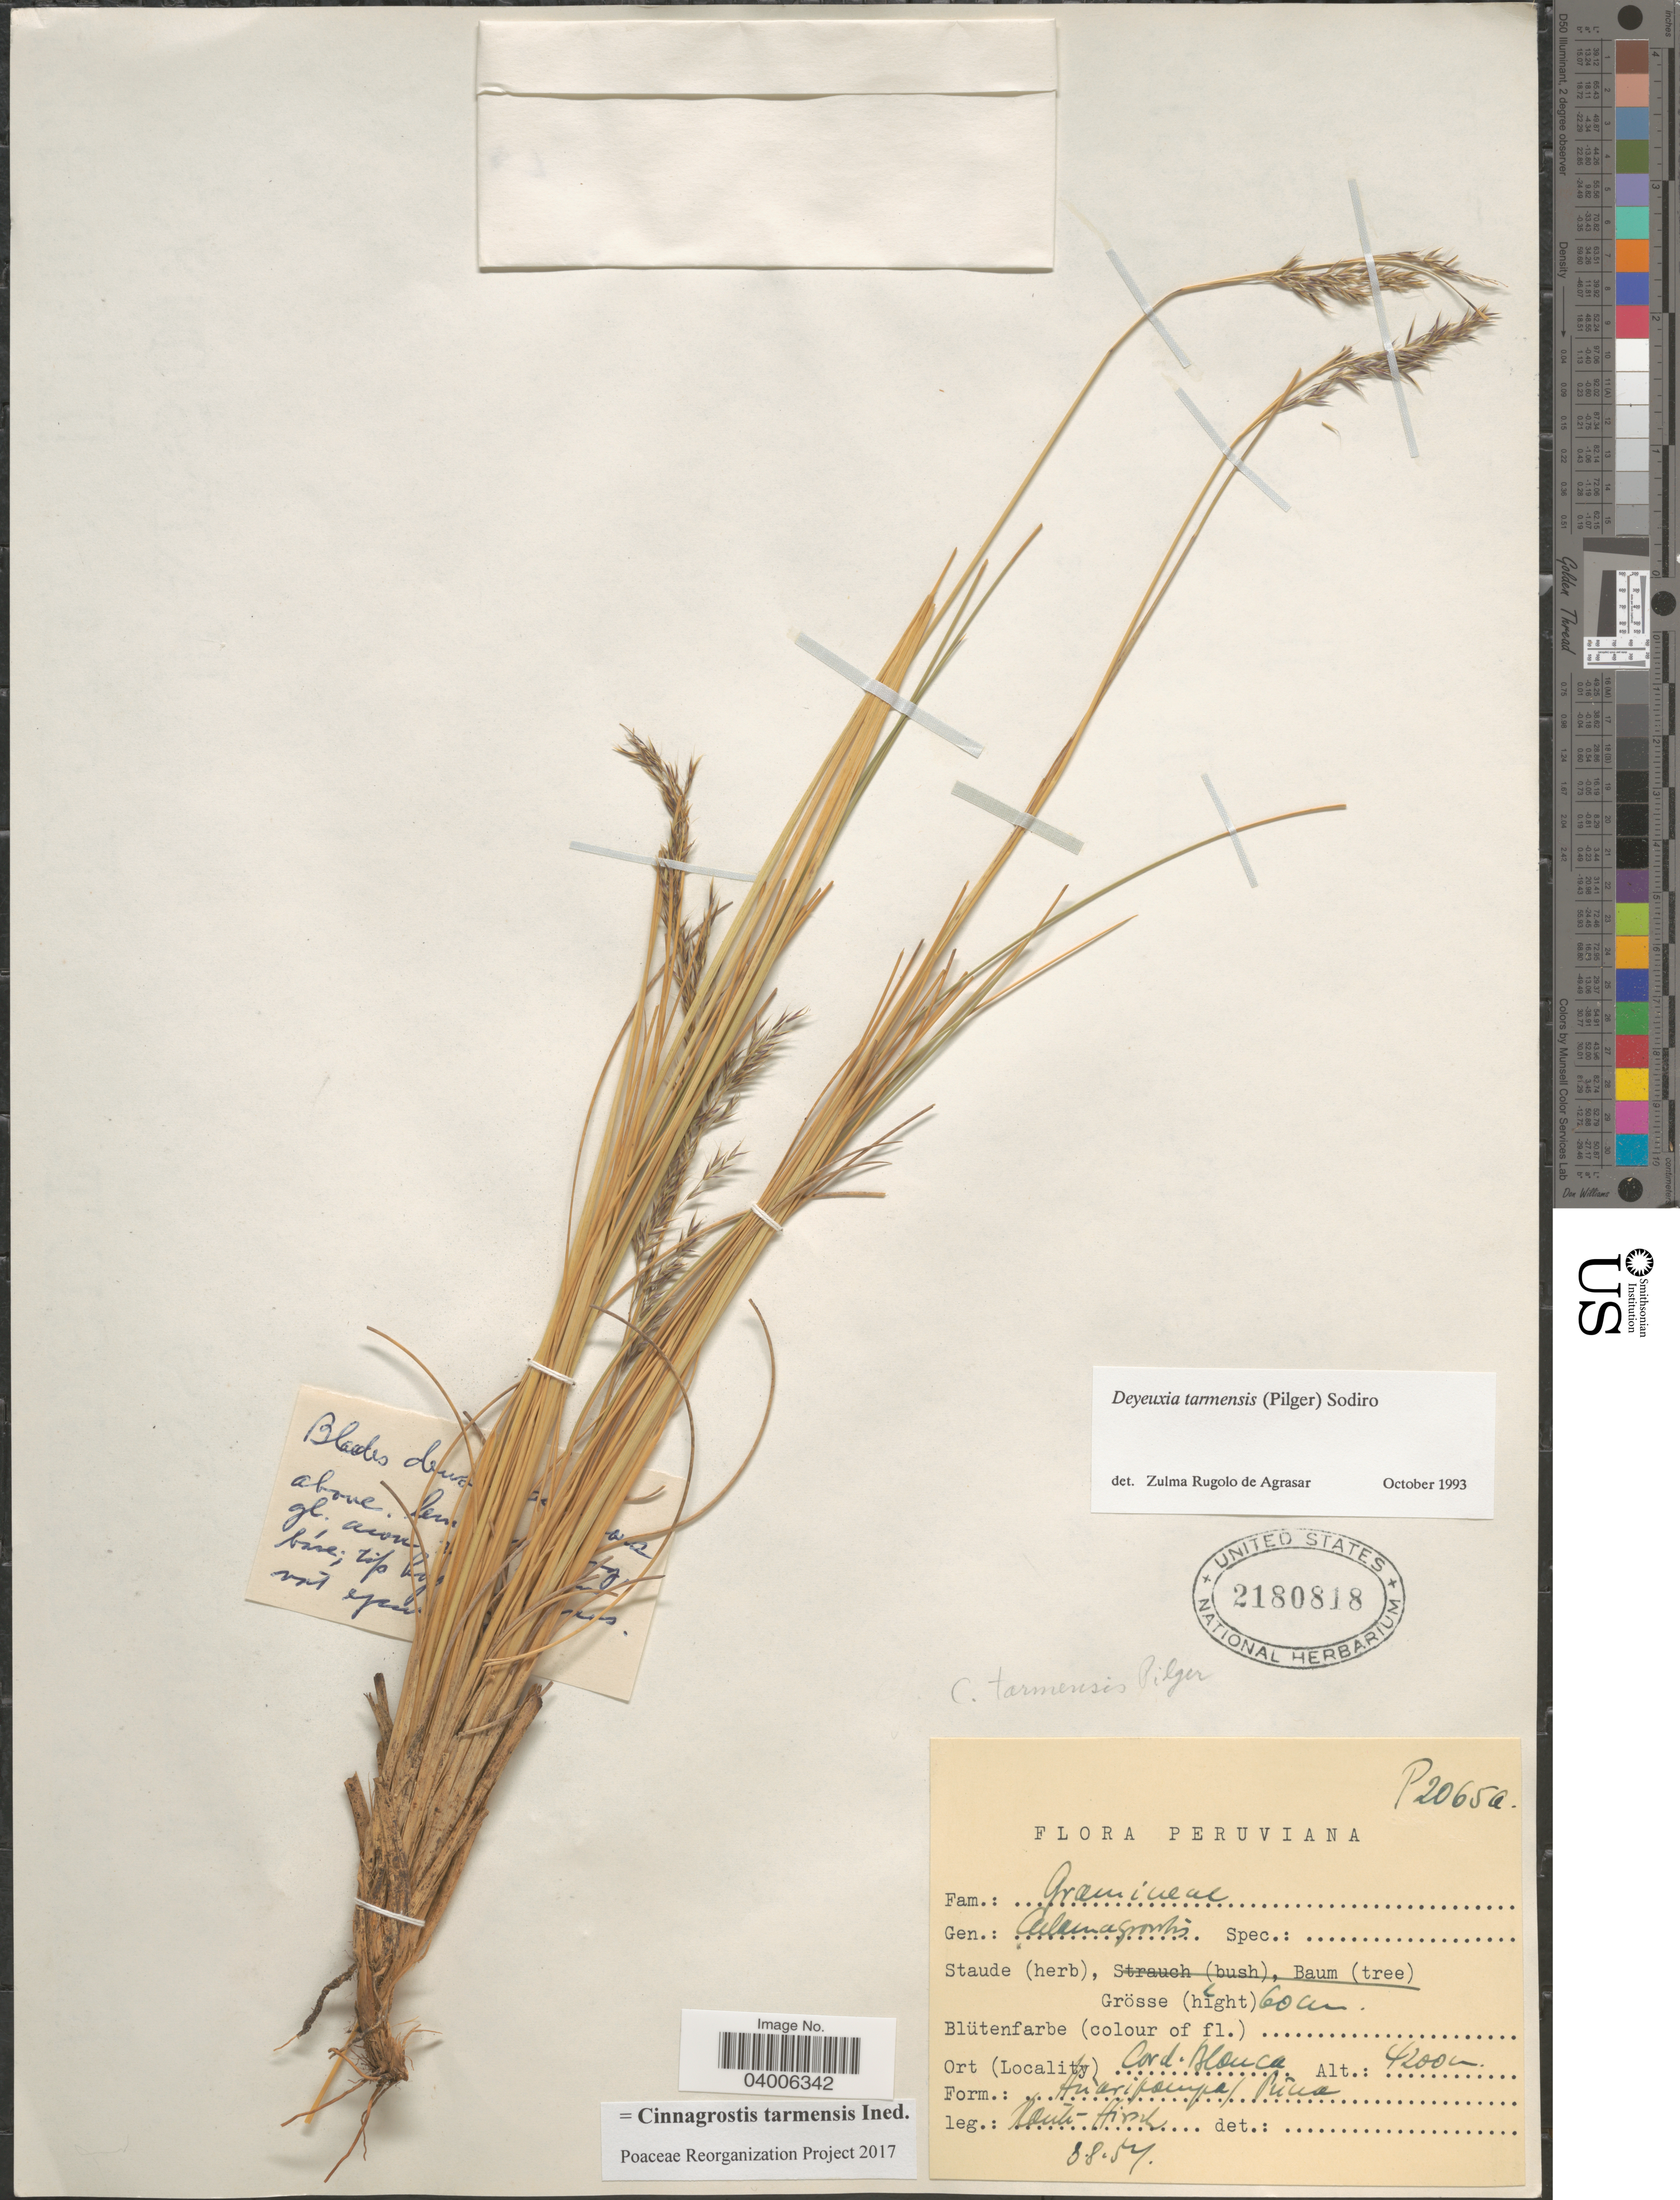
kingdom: Plantae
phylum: Tracheophyta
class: Liliopsida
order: Poales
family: Poaceae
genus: Cinnagrostis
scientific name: Cinnagrostis tarmensis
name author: (Pilg.) P.M. Peterson et al.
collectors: W. Rauh & G. Hirsch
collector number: P2065a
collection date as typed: Transcribed d/m/y: 3/8/54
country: Peru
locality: Cord. Blanca, Huaripampa/Puna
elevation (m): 4200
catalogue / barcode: US 2180818